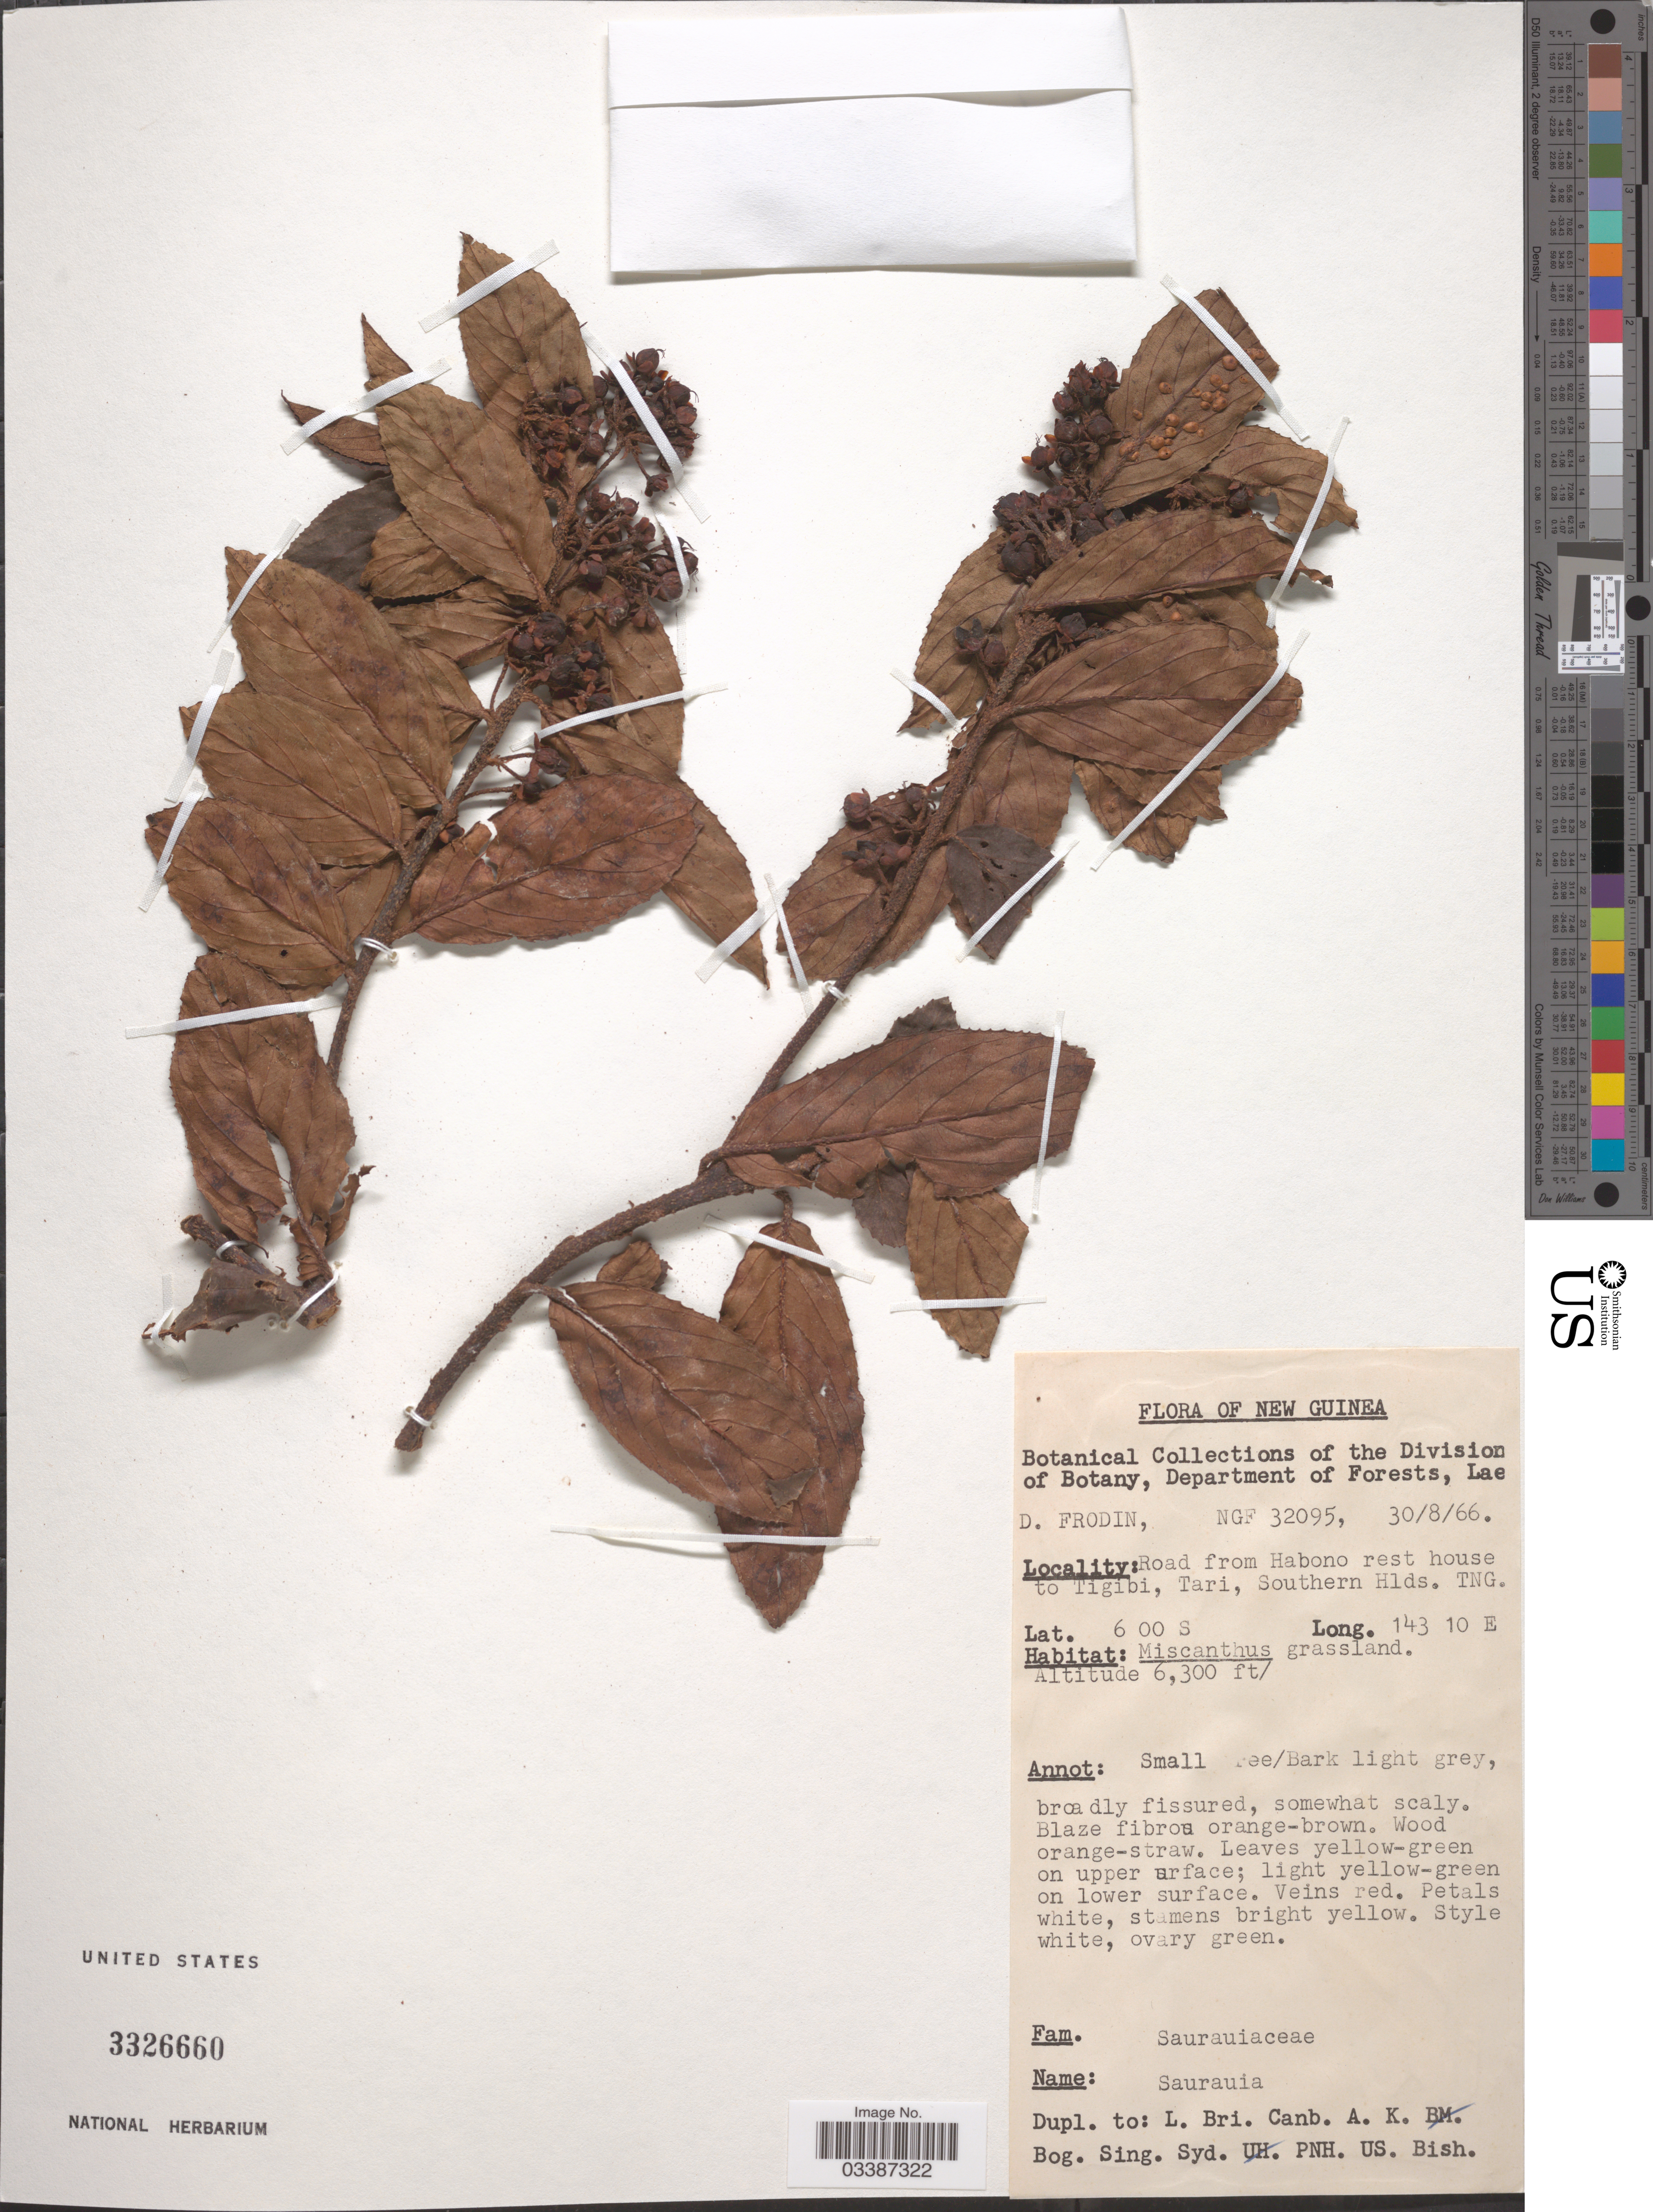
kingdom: Plantae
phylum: Tracheophyta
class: Magnoliopsida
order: Ericales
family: Actinidiaceae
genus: Saurauia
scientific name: Saurauia sp.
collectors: D. G. Frodin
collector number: NGF 32095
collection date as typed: Transcribed d/m/y: 30/8/66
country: Papua New Guinea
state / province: Southern Highlands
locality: New Guinea. Road from Habono rest house to Tigibi, Tari. TNG.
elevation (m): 1920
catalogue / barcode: US 3326660